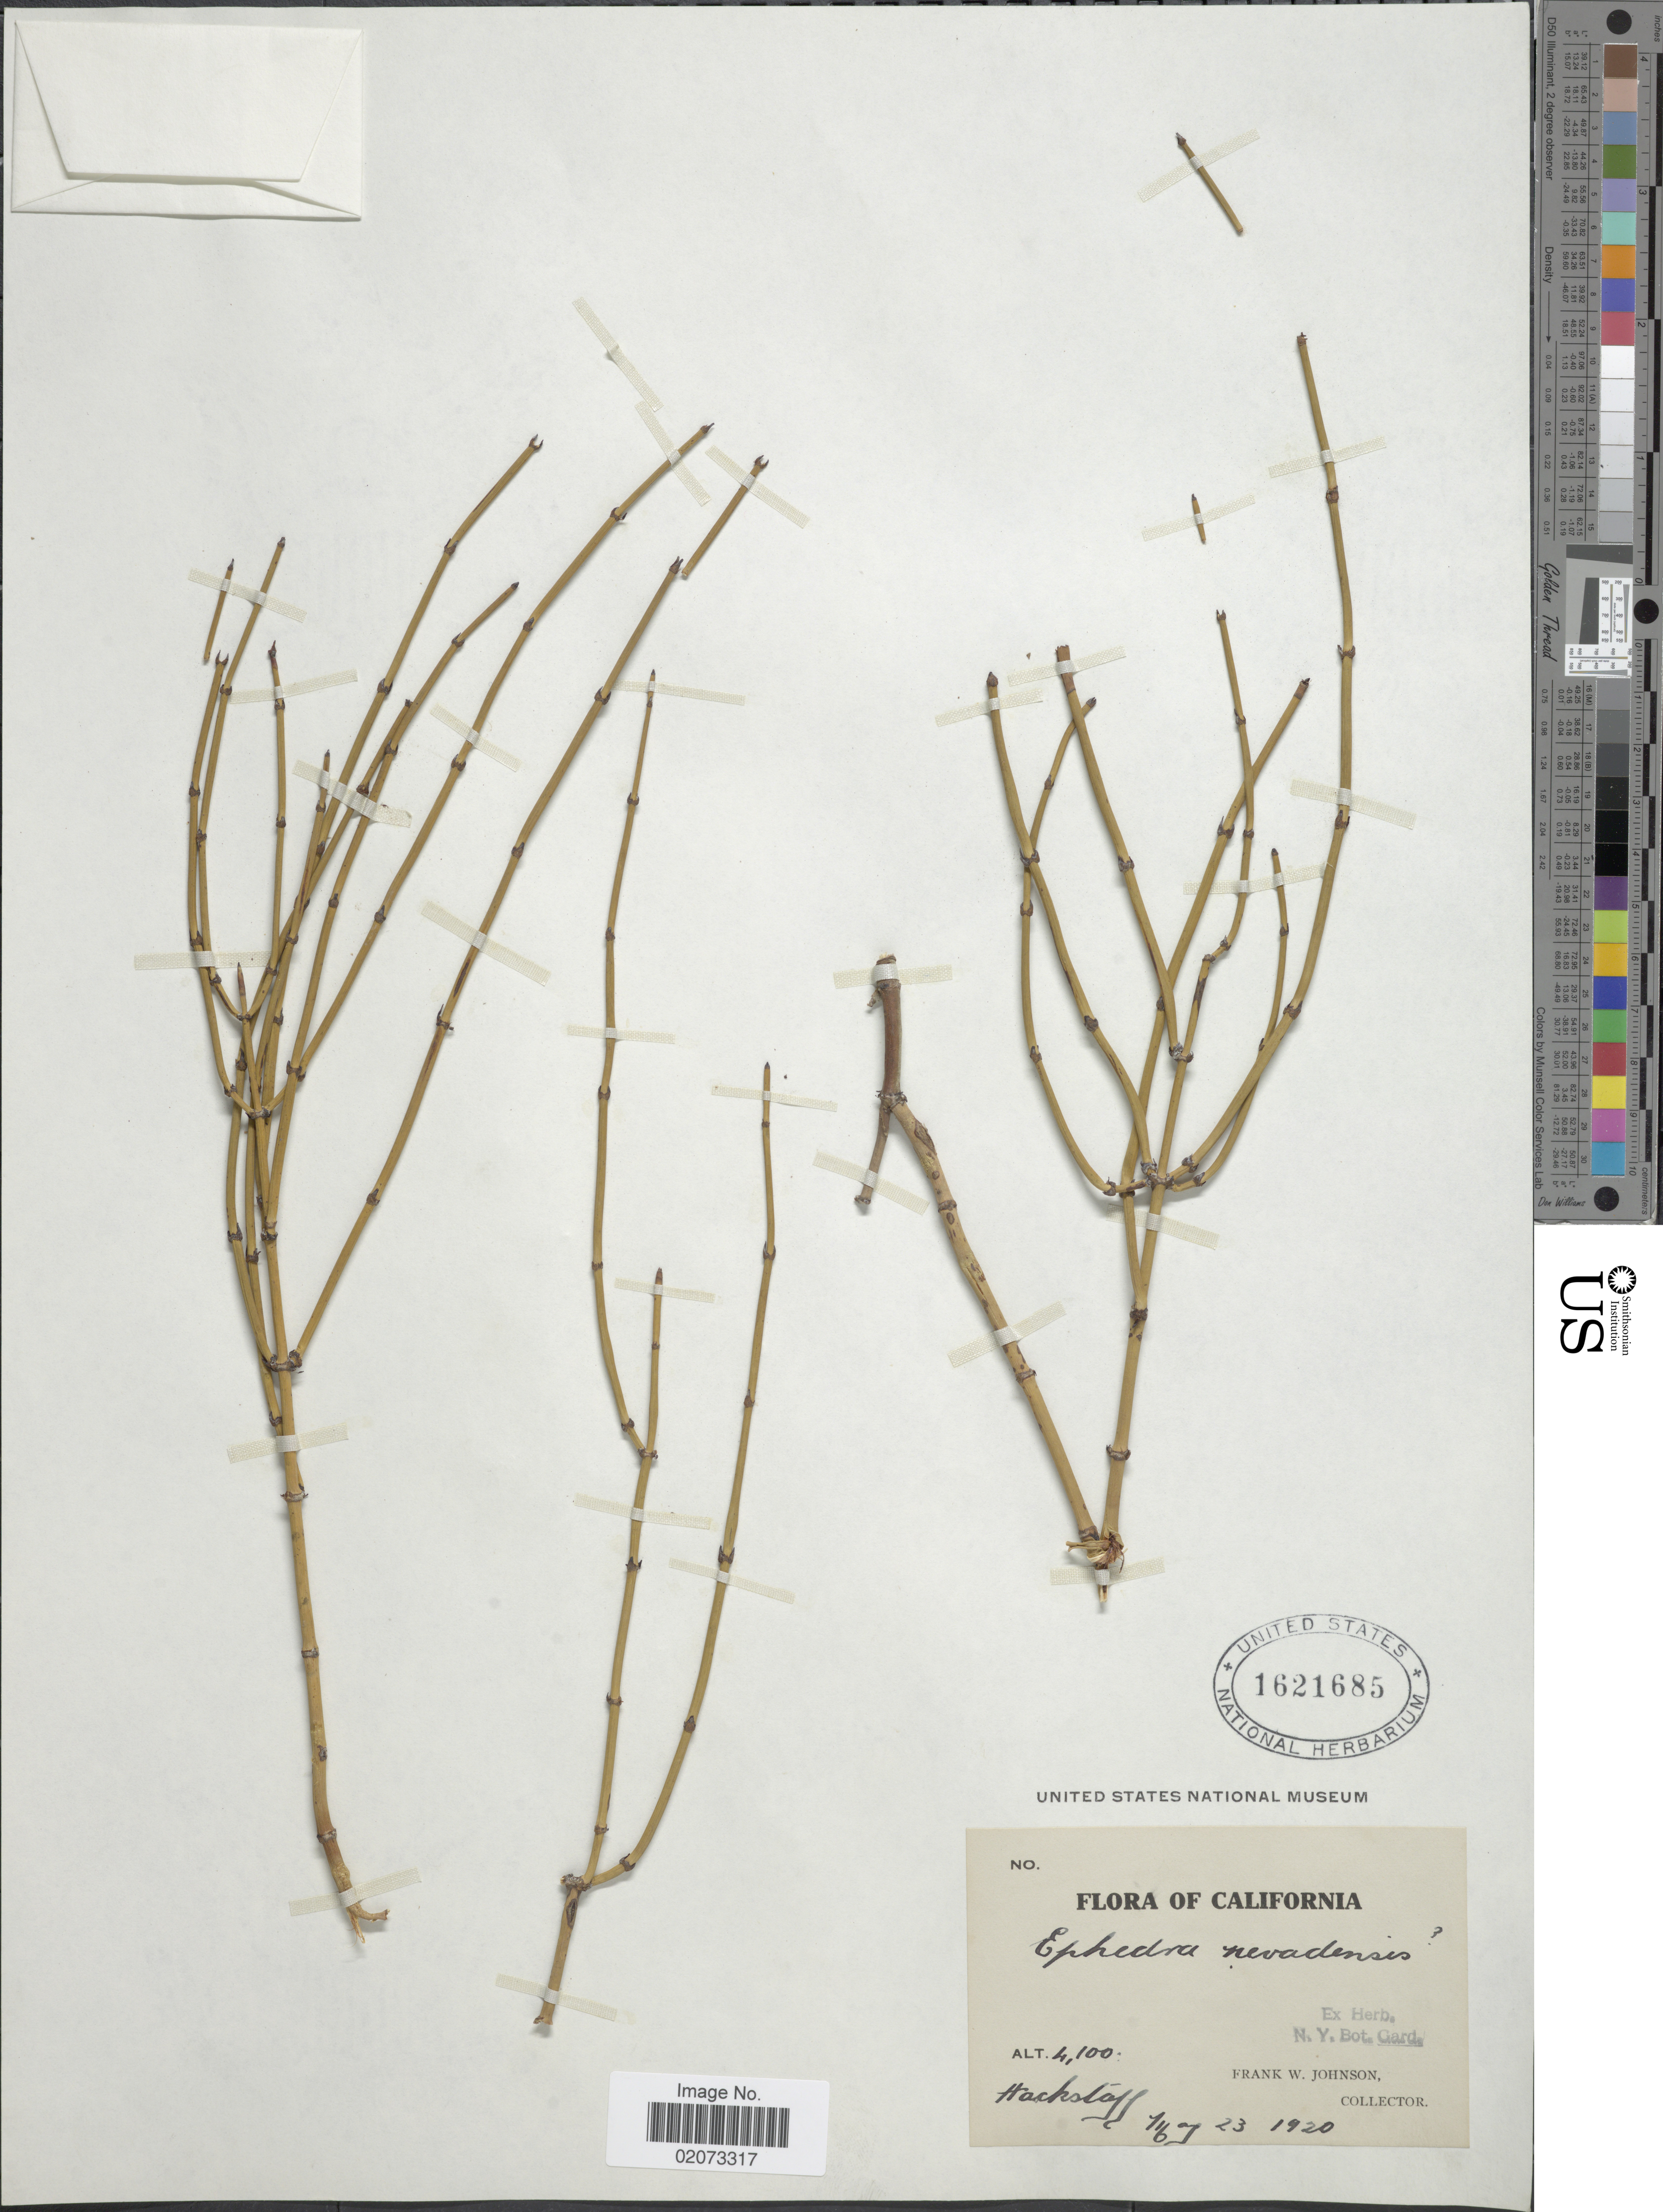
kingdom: Plantae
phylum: Tracheophyta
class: Gnetopsida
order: Ephedrales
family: Ephedraceae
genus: Ephedra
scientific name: Ephedra nevadensis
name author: S. Watson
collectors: F. W. Johnson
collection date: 1920-05-23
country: United States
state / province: California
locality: California. Hackstaff.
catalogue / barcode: US 1621685